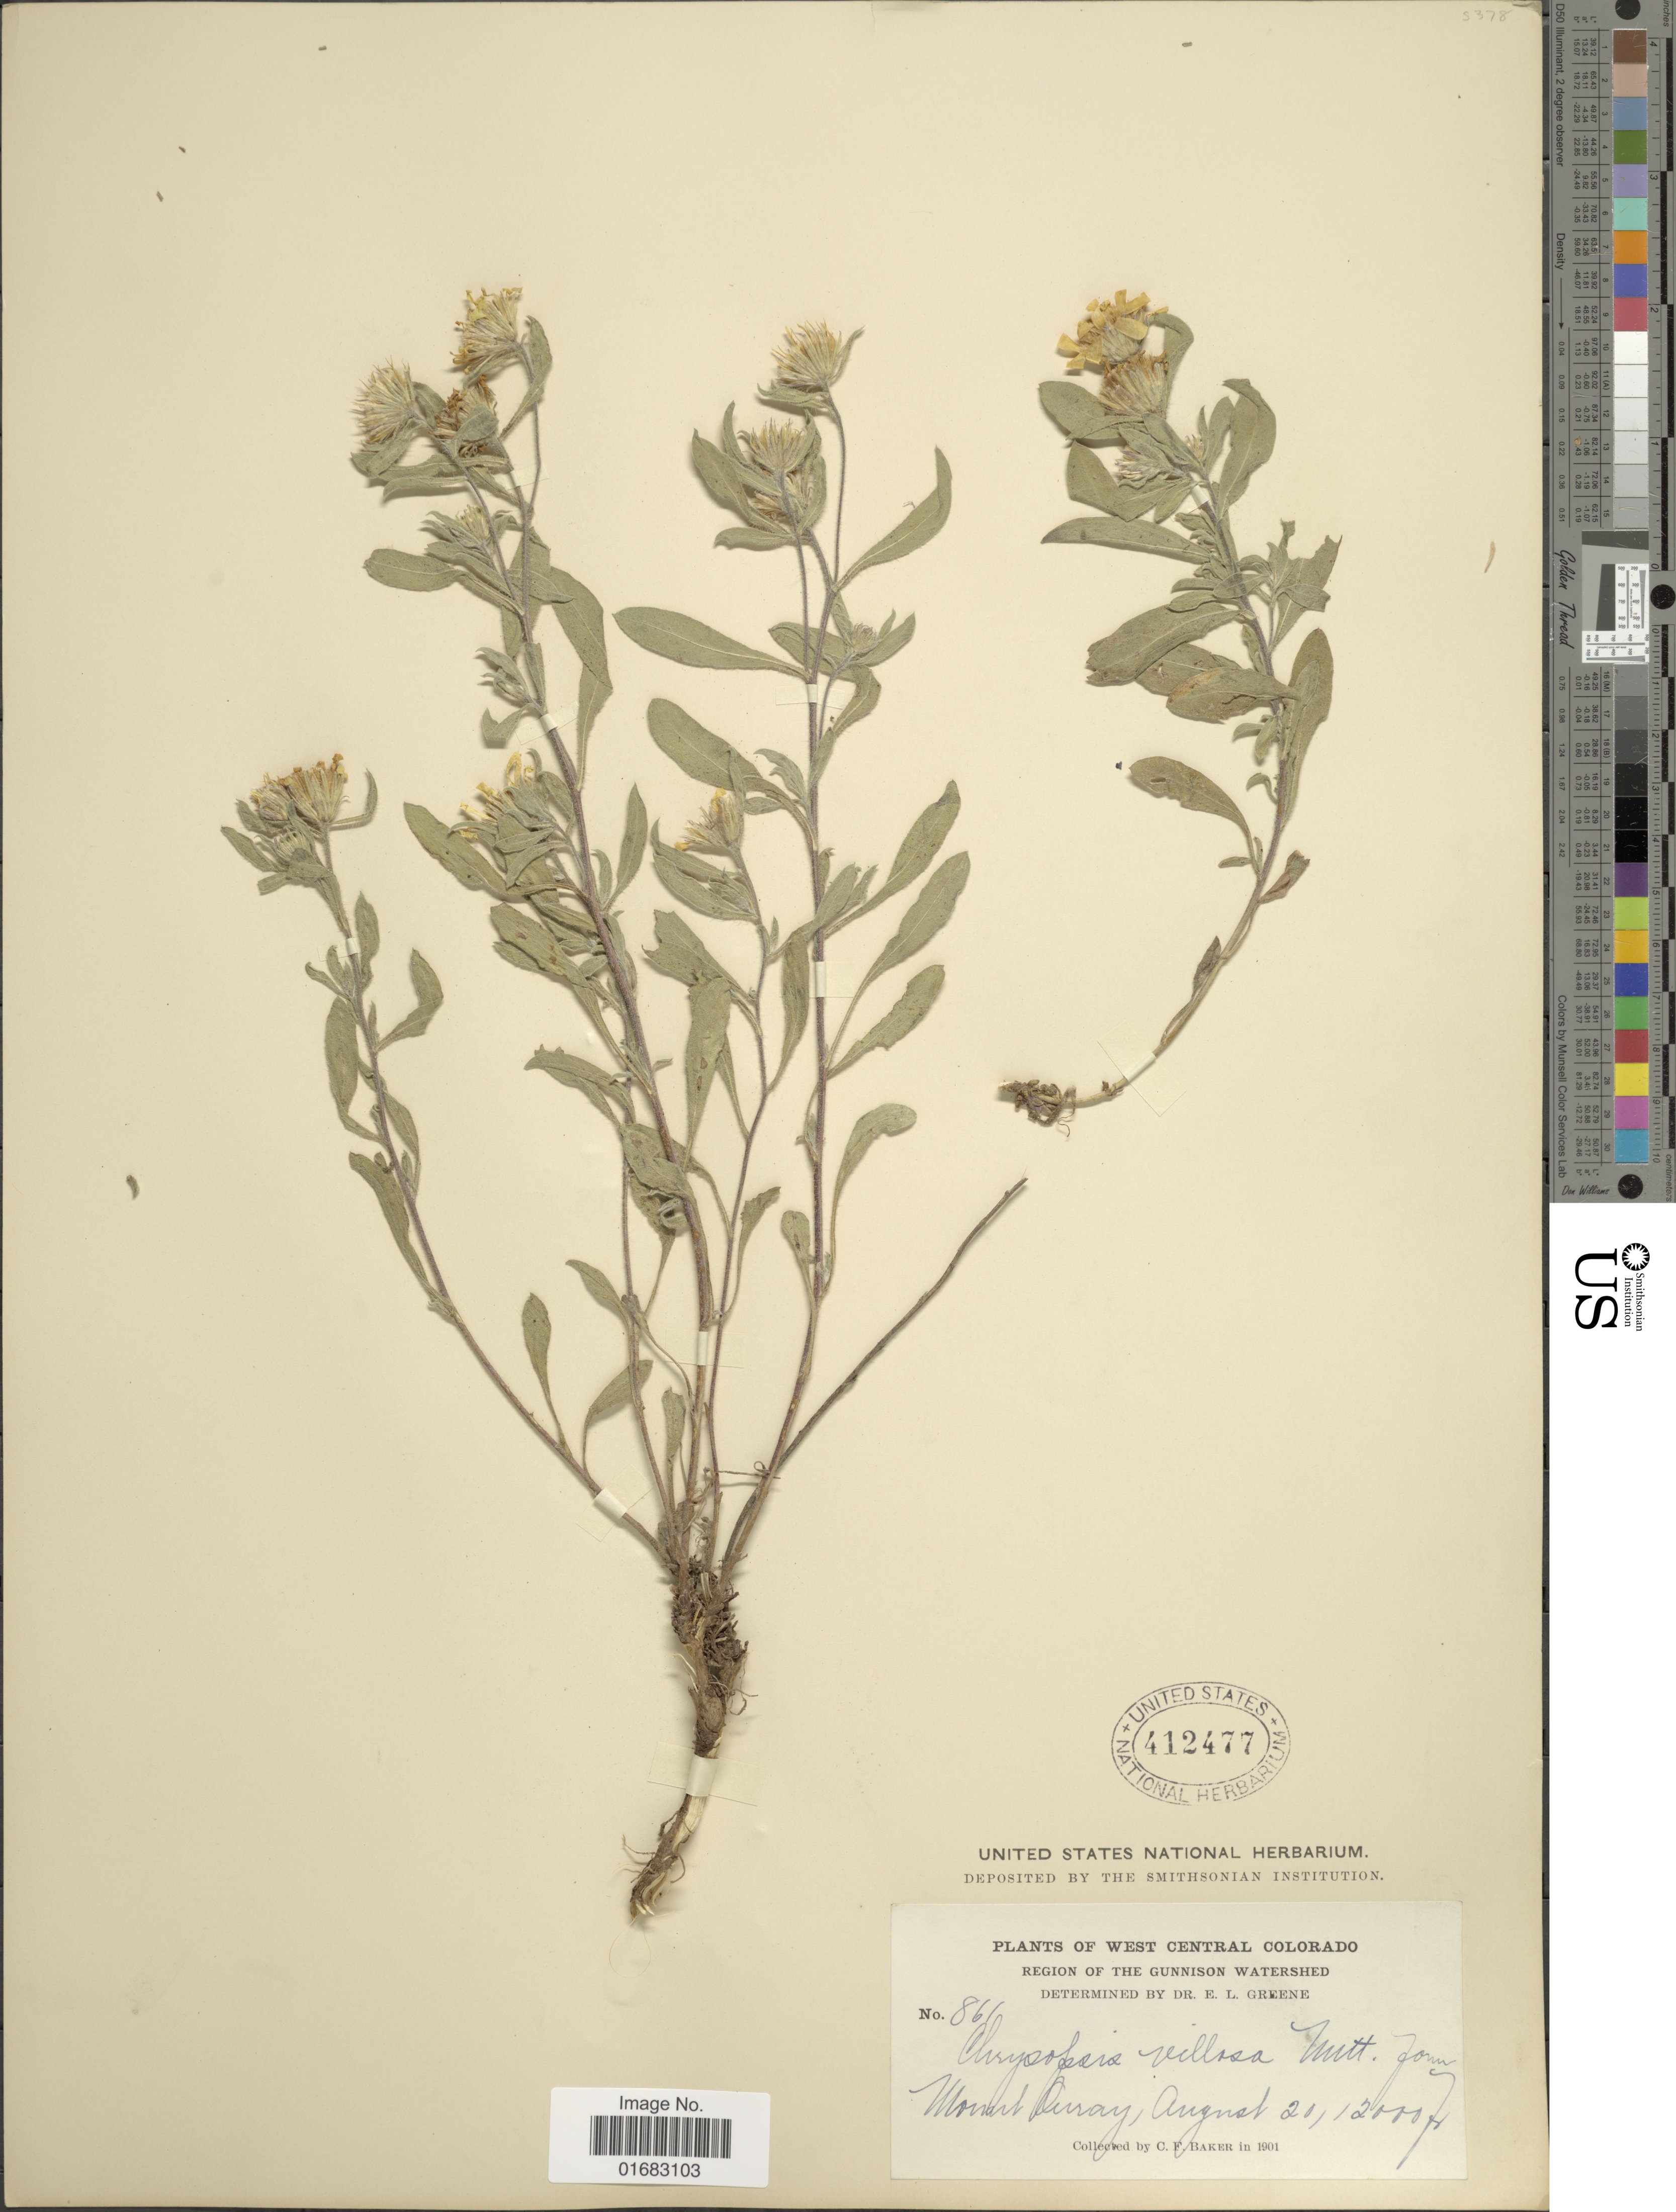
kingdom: Plantae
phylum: Tracheophyta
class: Magnoliopsida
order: Asterales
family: Asteraceae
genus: Heterotheca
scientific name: Heterotheca villosa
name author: (Pursh) Shinners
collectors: C. F. Baker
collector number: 861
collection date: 1901-08-10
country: United States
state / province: Colorado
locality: West Central Colorado. Region of the Gunnison Watershed. Mount Ouray.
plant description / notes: Corrected "mount Duray" to "Mount Ouray."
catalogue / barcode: US 412477